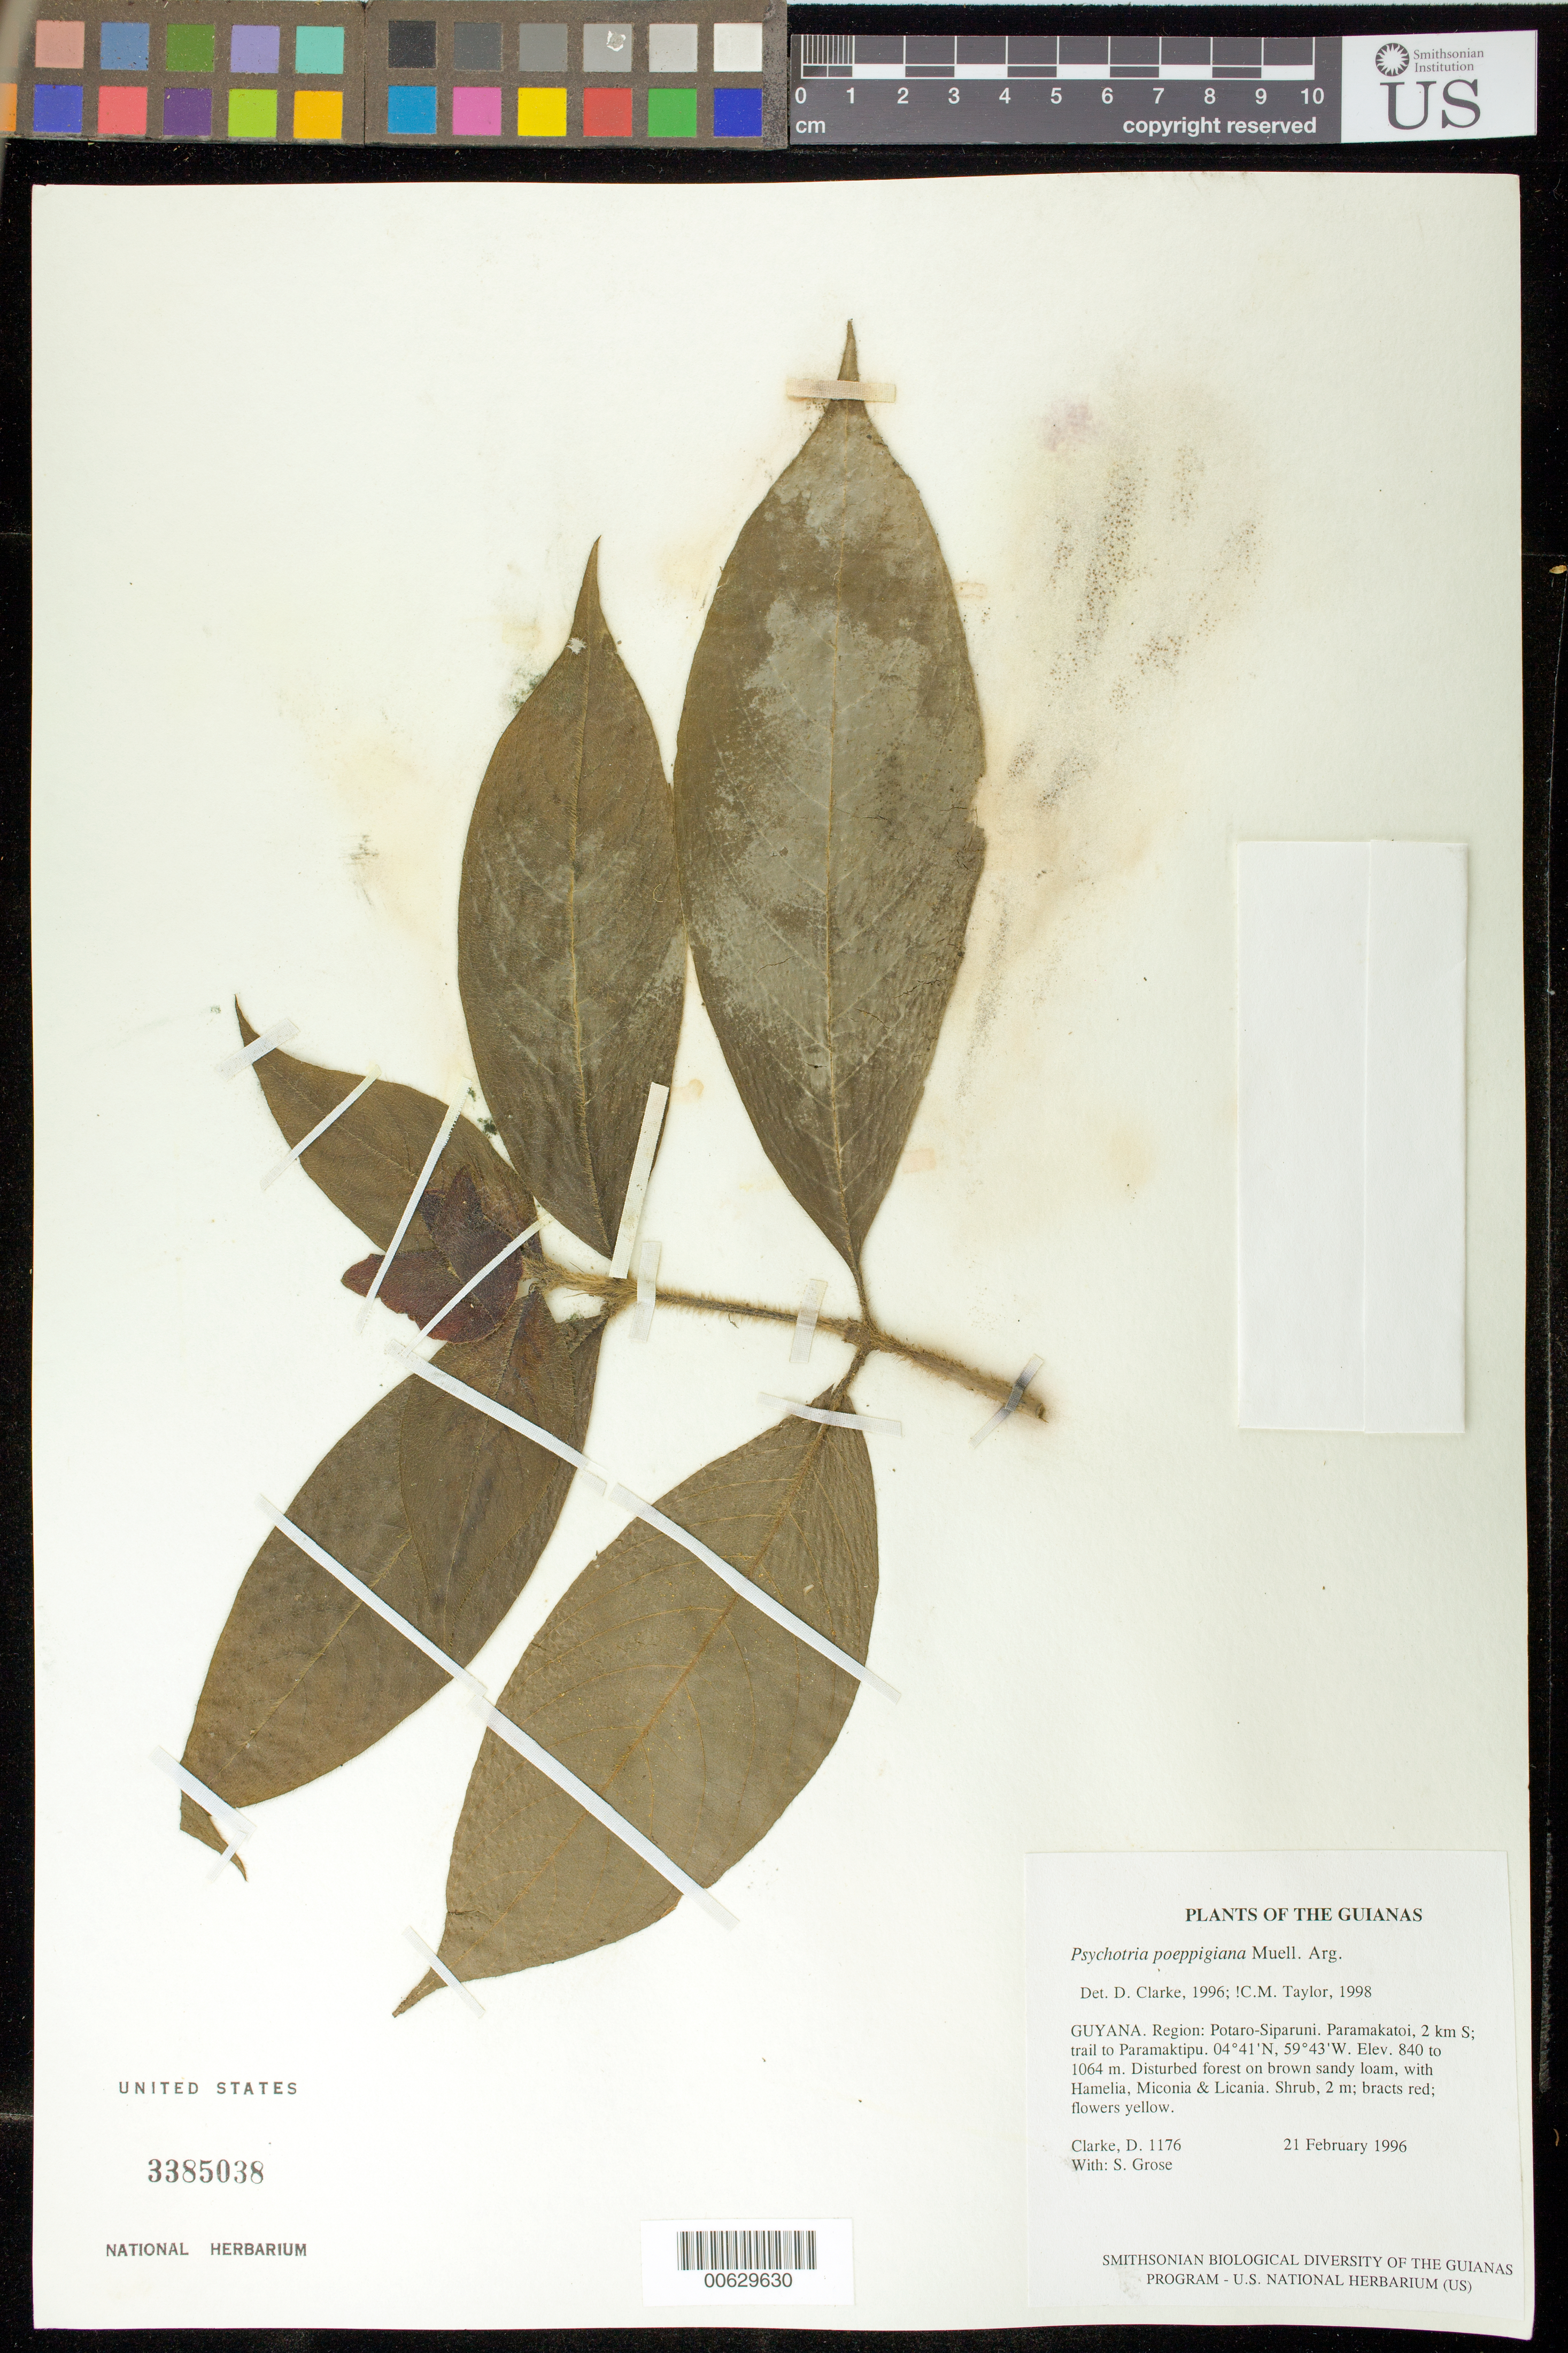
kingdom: Plantae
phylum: Tracheophyta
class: Magnoliopsida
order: Gentianales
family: Rubiaceae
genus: Palicourea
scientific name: Palicourea tomentosa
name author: (Aubl.) Borhidi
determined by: Kirkbride, J. H., Jr.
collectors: H. D. Clarke & S. Grose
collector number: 1176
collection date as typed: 21 February 1996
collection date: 1996-02-21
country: Guyana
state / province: Potaro-Siparuni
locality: Paramakatoi, 2 km S; trail to Paramaktipu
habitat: Disturbed forest on brown sandy loam, with Hamelia, Miconia & Licania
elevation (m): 840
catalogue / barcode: US 3385038